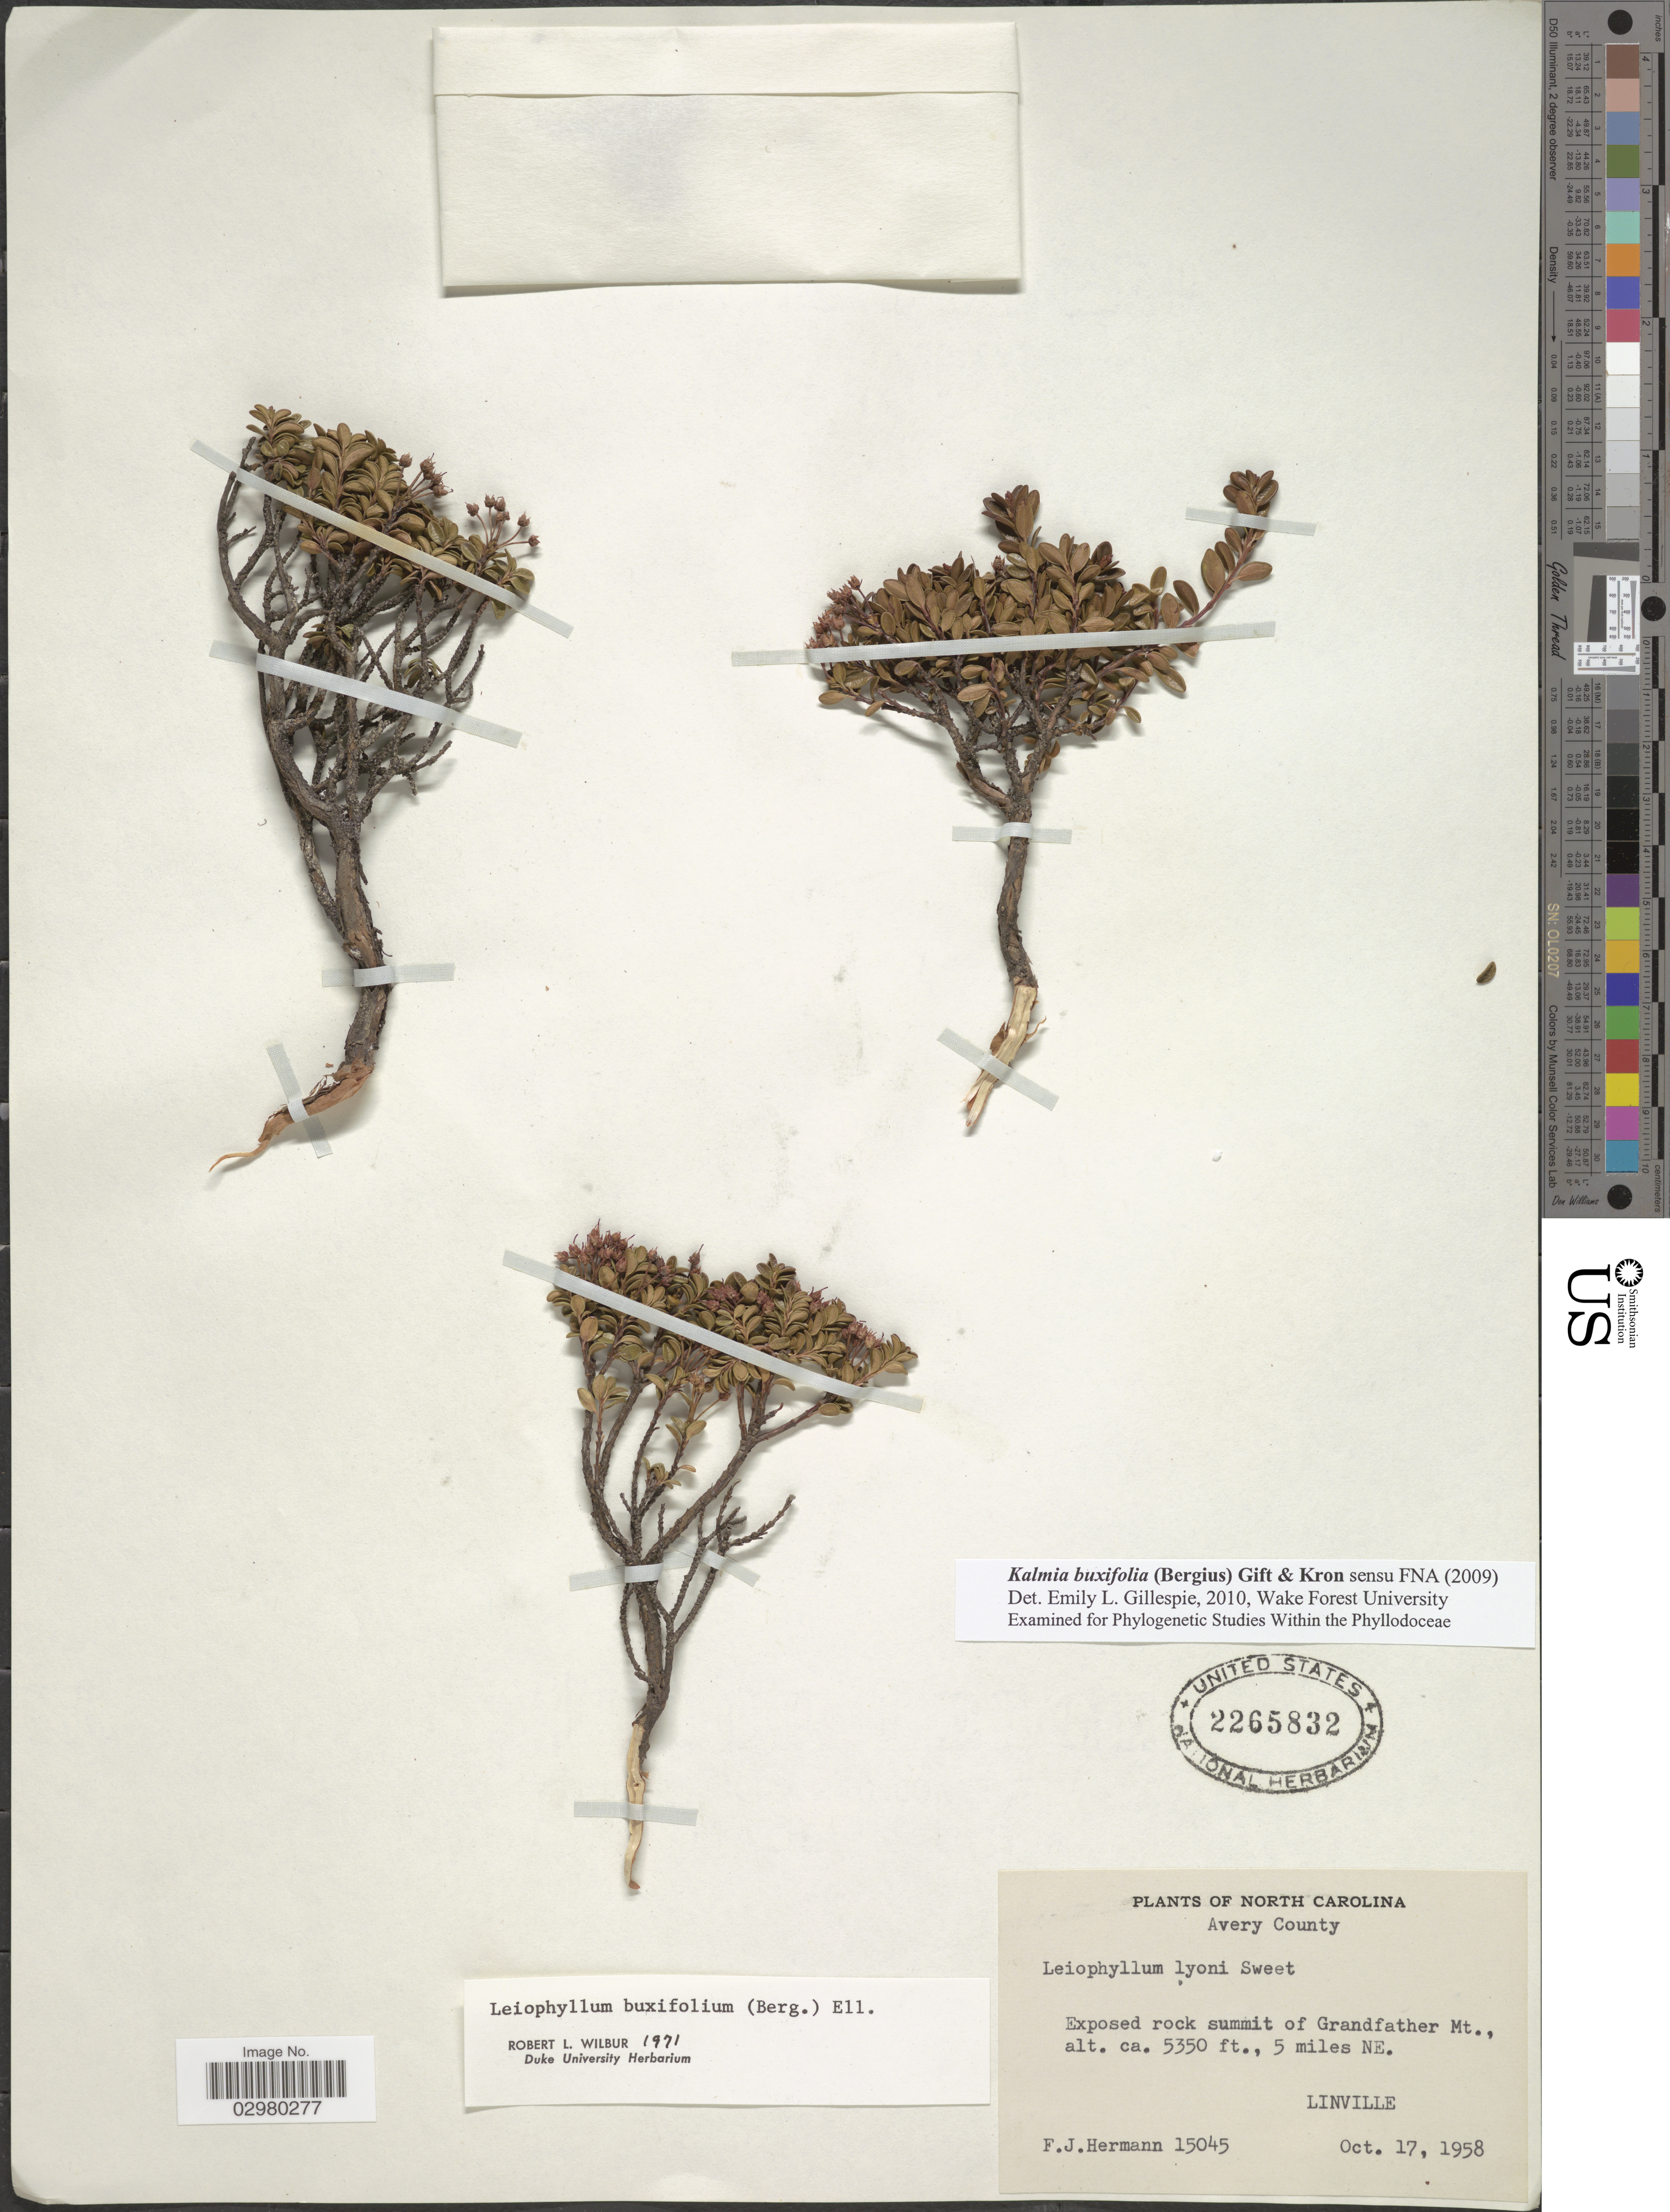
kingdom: Plantae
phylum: Tracheophyta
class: Magnoliopsida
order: Ericales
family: Ericaceae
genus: Leiophyllum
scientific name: Leiophyllum buxifolium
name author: (Bergius) Elliott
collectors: F. J. Hermann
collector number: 15045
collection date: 1958-10-17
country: United States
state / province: North Carolina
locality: Avery County. Exposed rock summit of Grandfather Mt., 5 miles NE. Linville.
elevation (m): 1631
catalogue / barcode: US 2265832